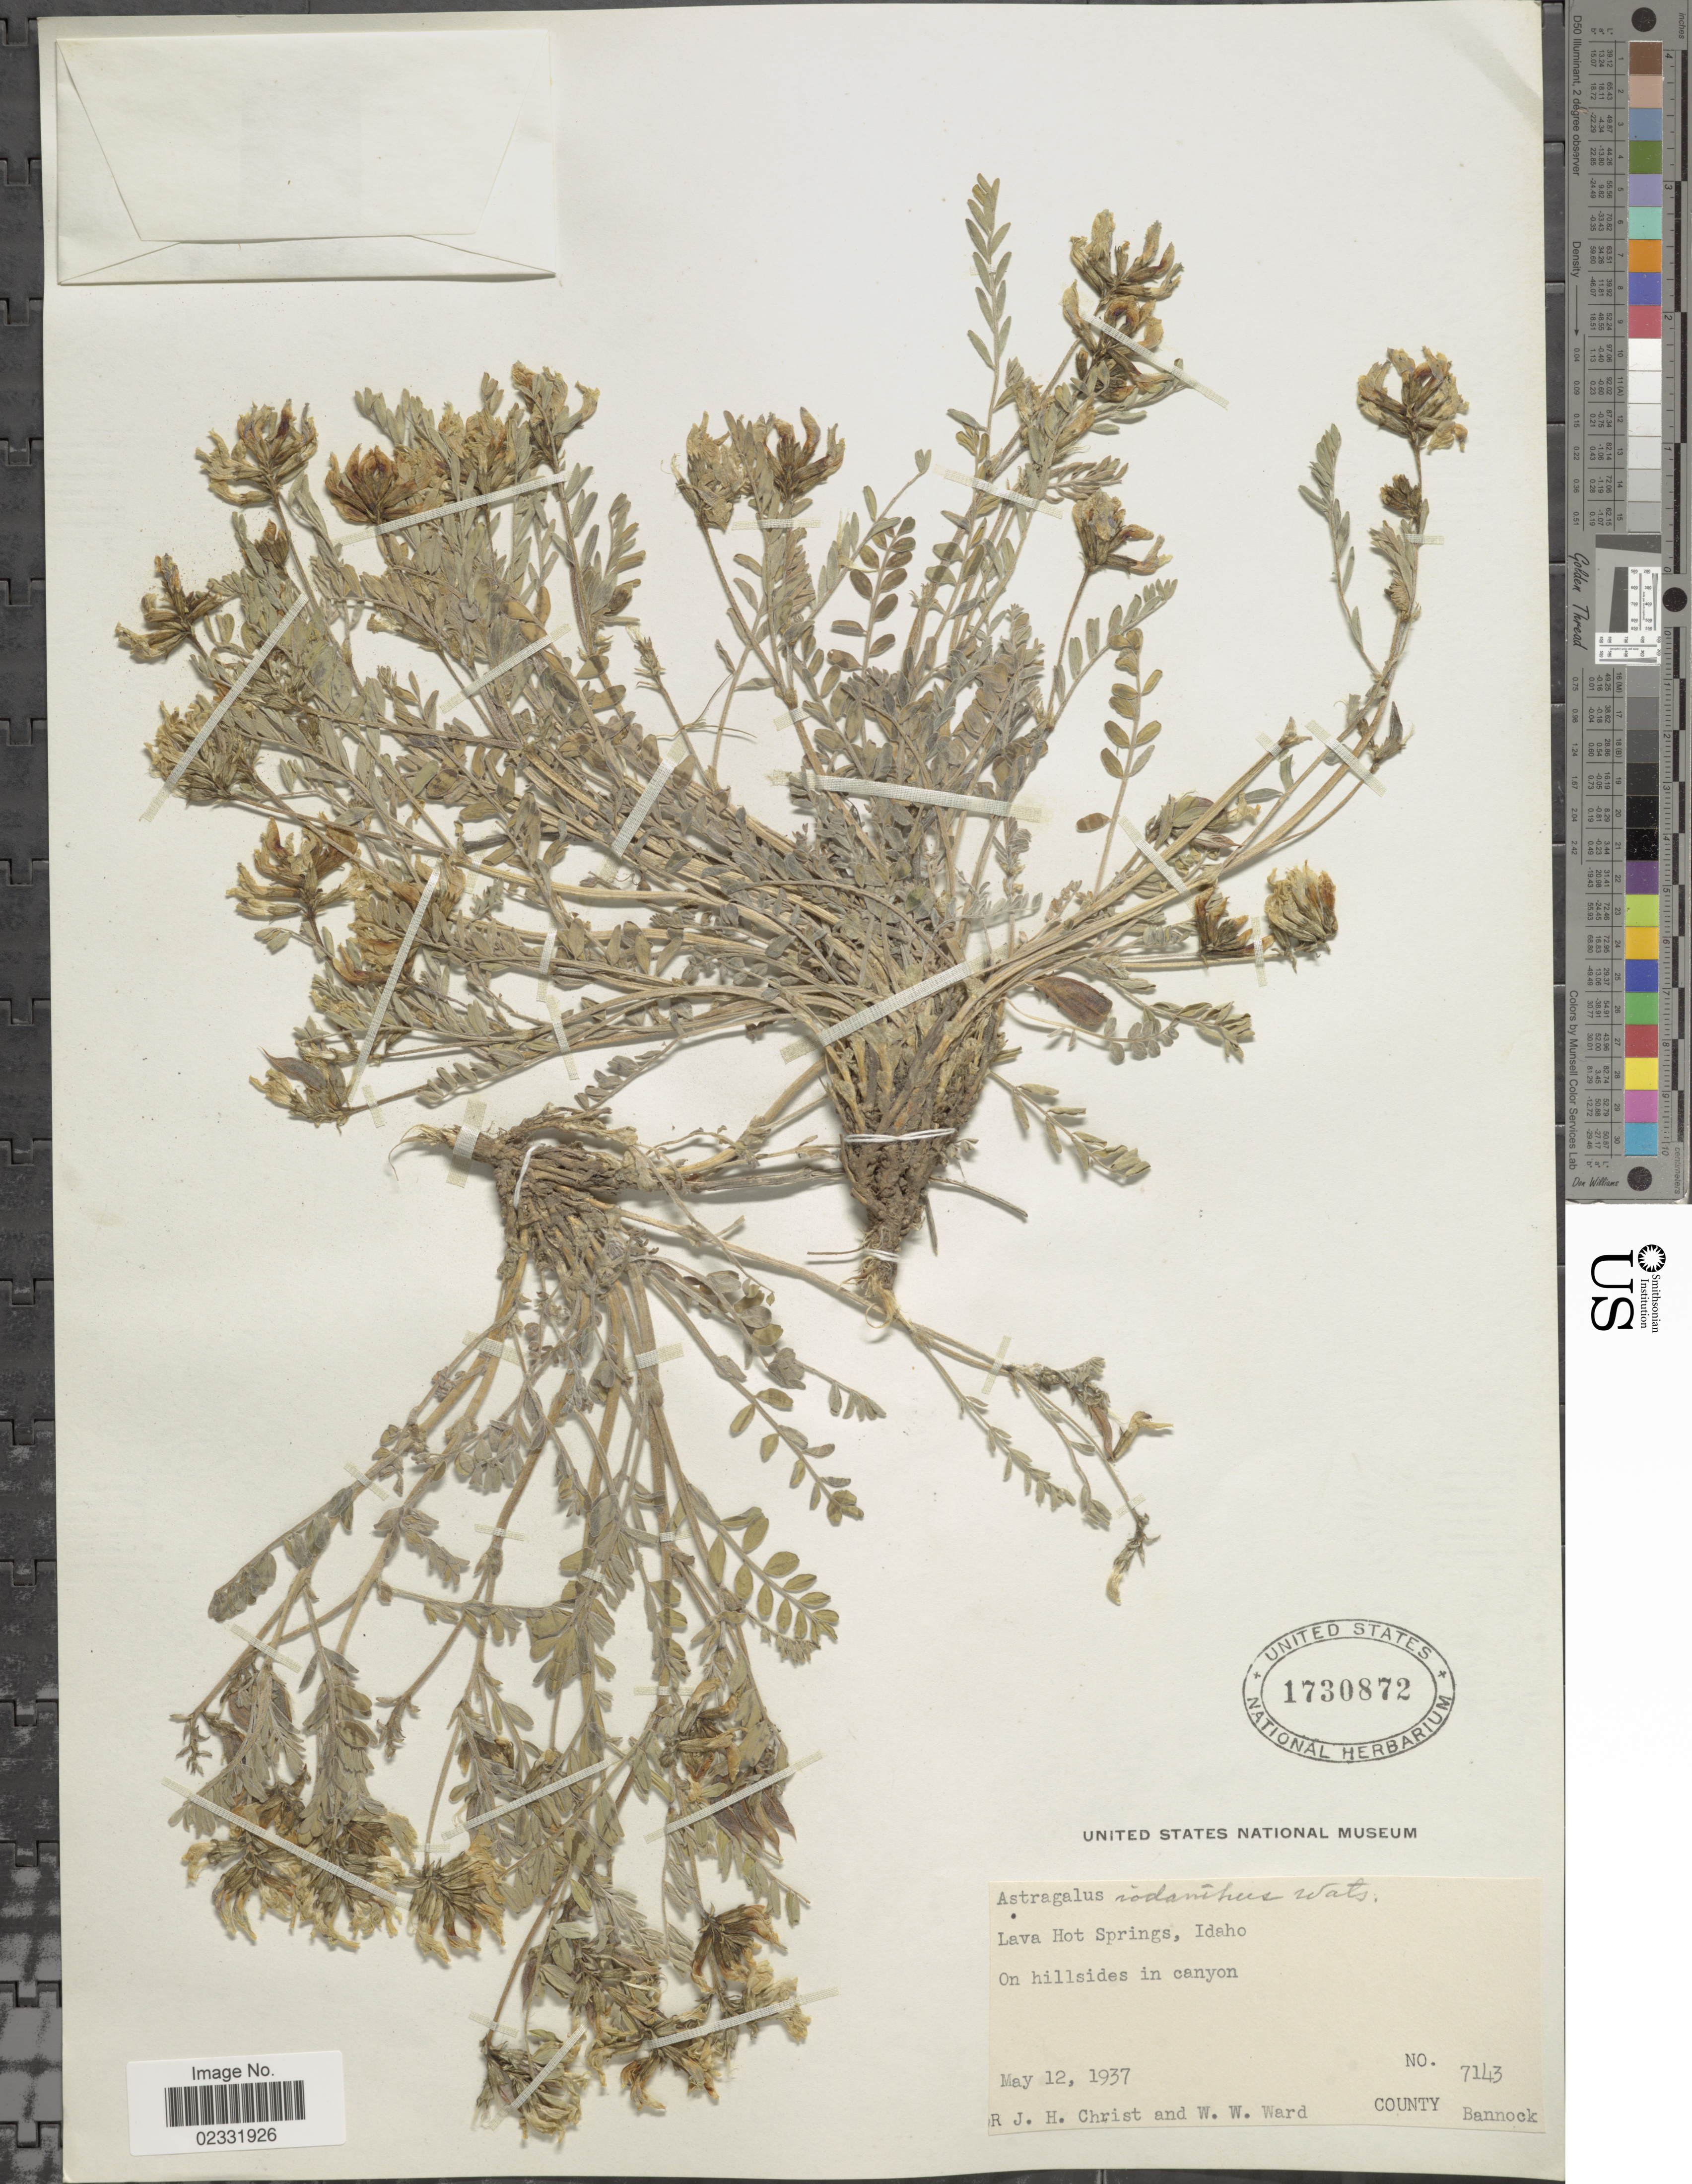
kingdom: Plantae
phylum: Tracheophyta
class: Magnoliopsida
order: Fabales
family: Fabaceae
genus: Astragalus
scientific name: Astragalus iodanthus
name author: S. Watson in C. King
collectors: J. H. Christ & W. Ward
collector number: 7143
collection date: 1937-05-12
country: United States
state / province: Idaho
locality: Lava Hot Springs. County Bannock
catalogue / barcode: US 1730872